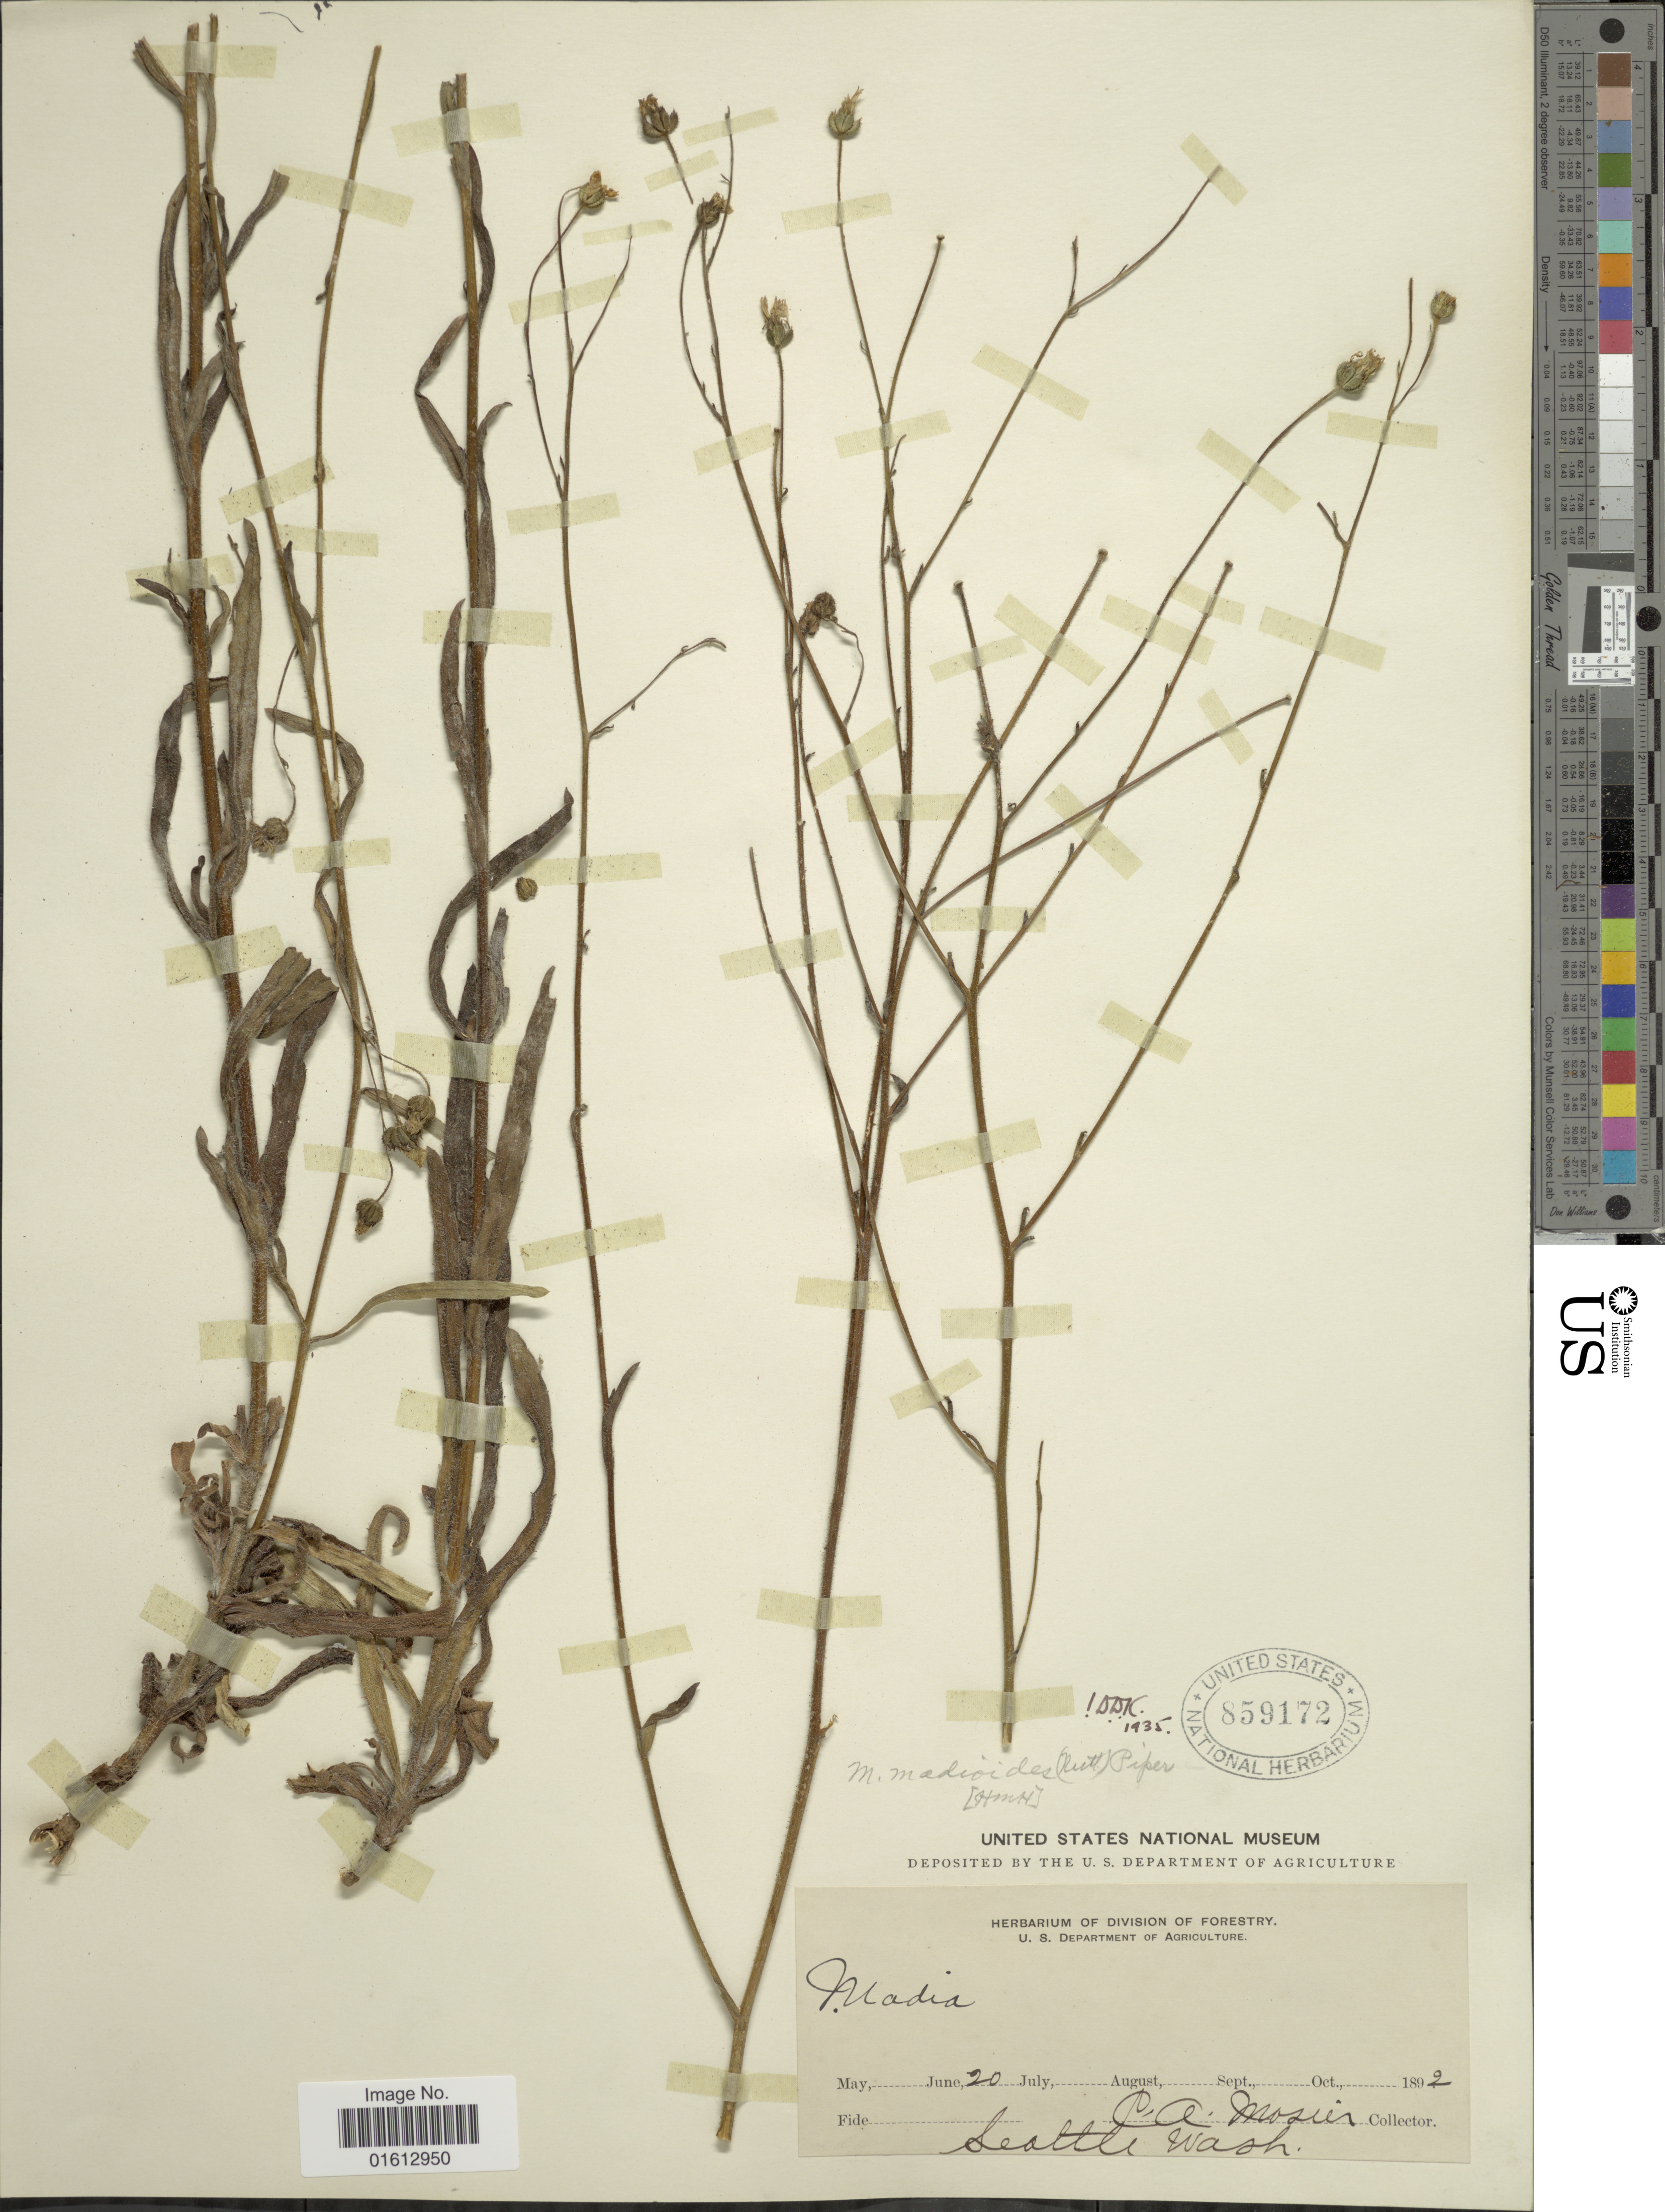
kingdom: Plantae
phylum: Tracheophyta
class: Magnoliopsida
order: Asterales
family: Asteraceae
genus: Madia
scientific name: Madia madioides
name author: (Nutt.) Greene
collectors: C. A. Mosier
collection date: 1892-06-20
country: United States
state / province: Washington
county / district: King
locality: Seattle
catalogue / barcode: US 859172